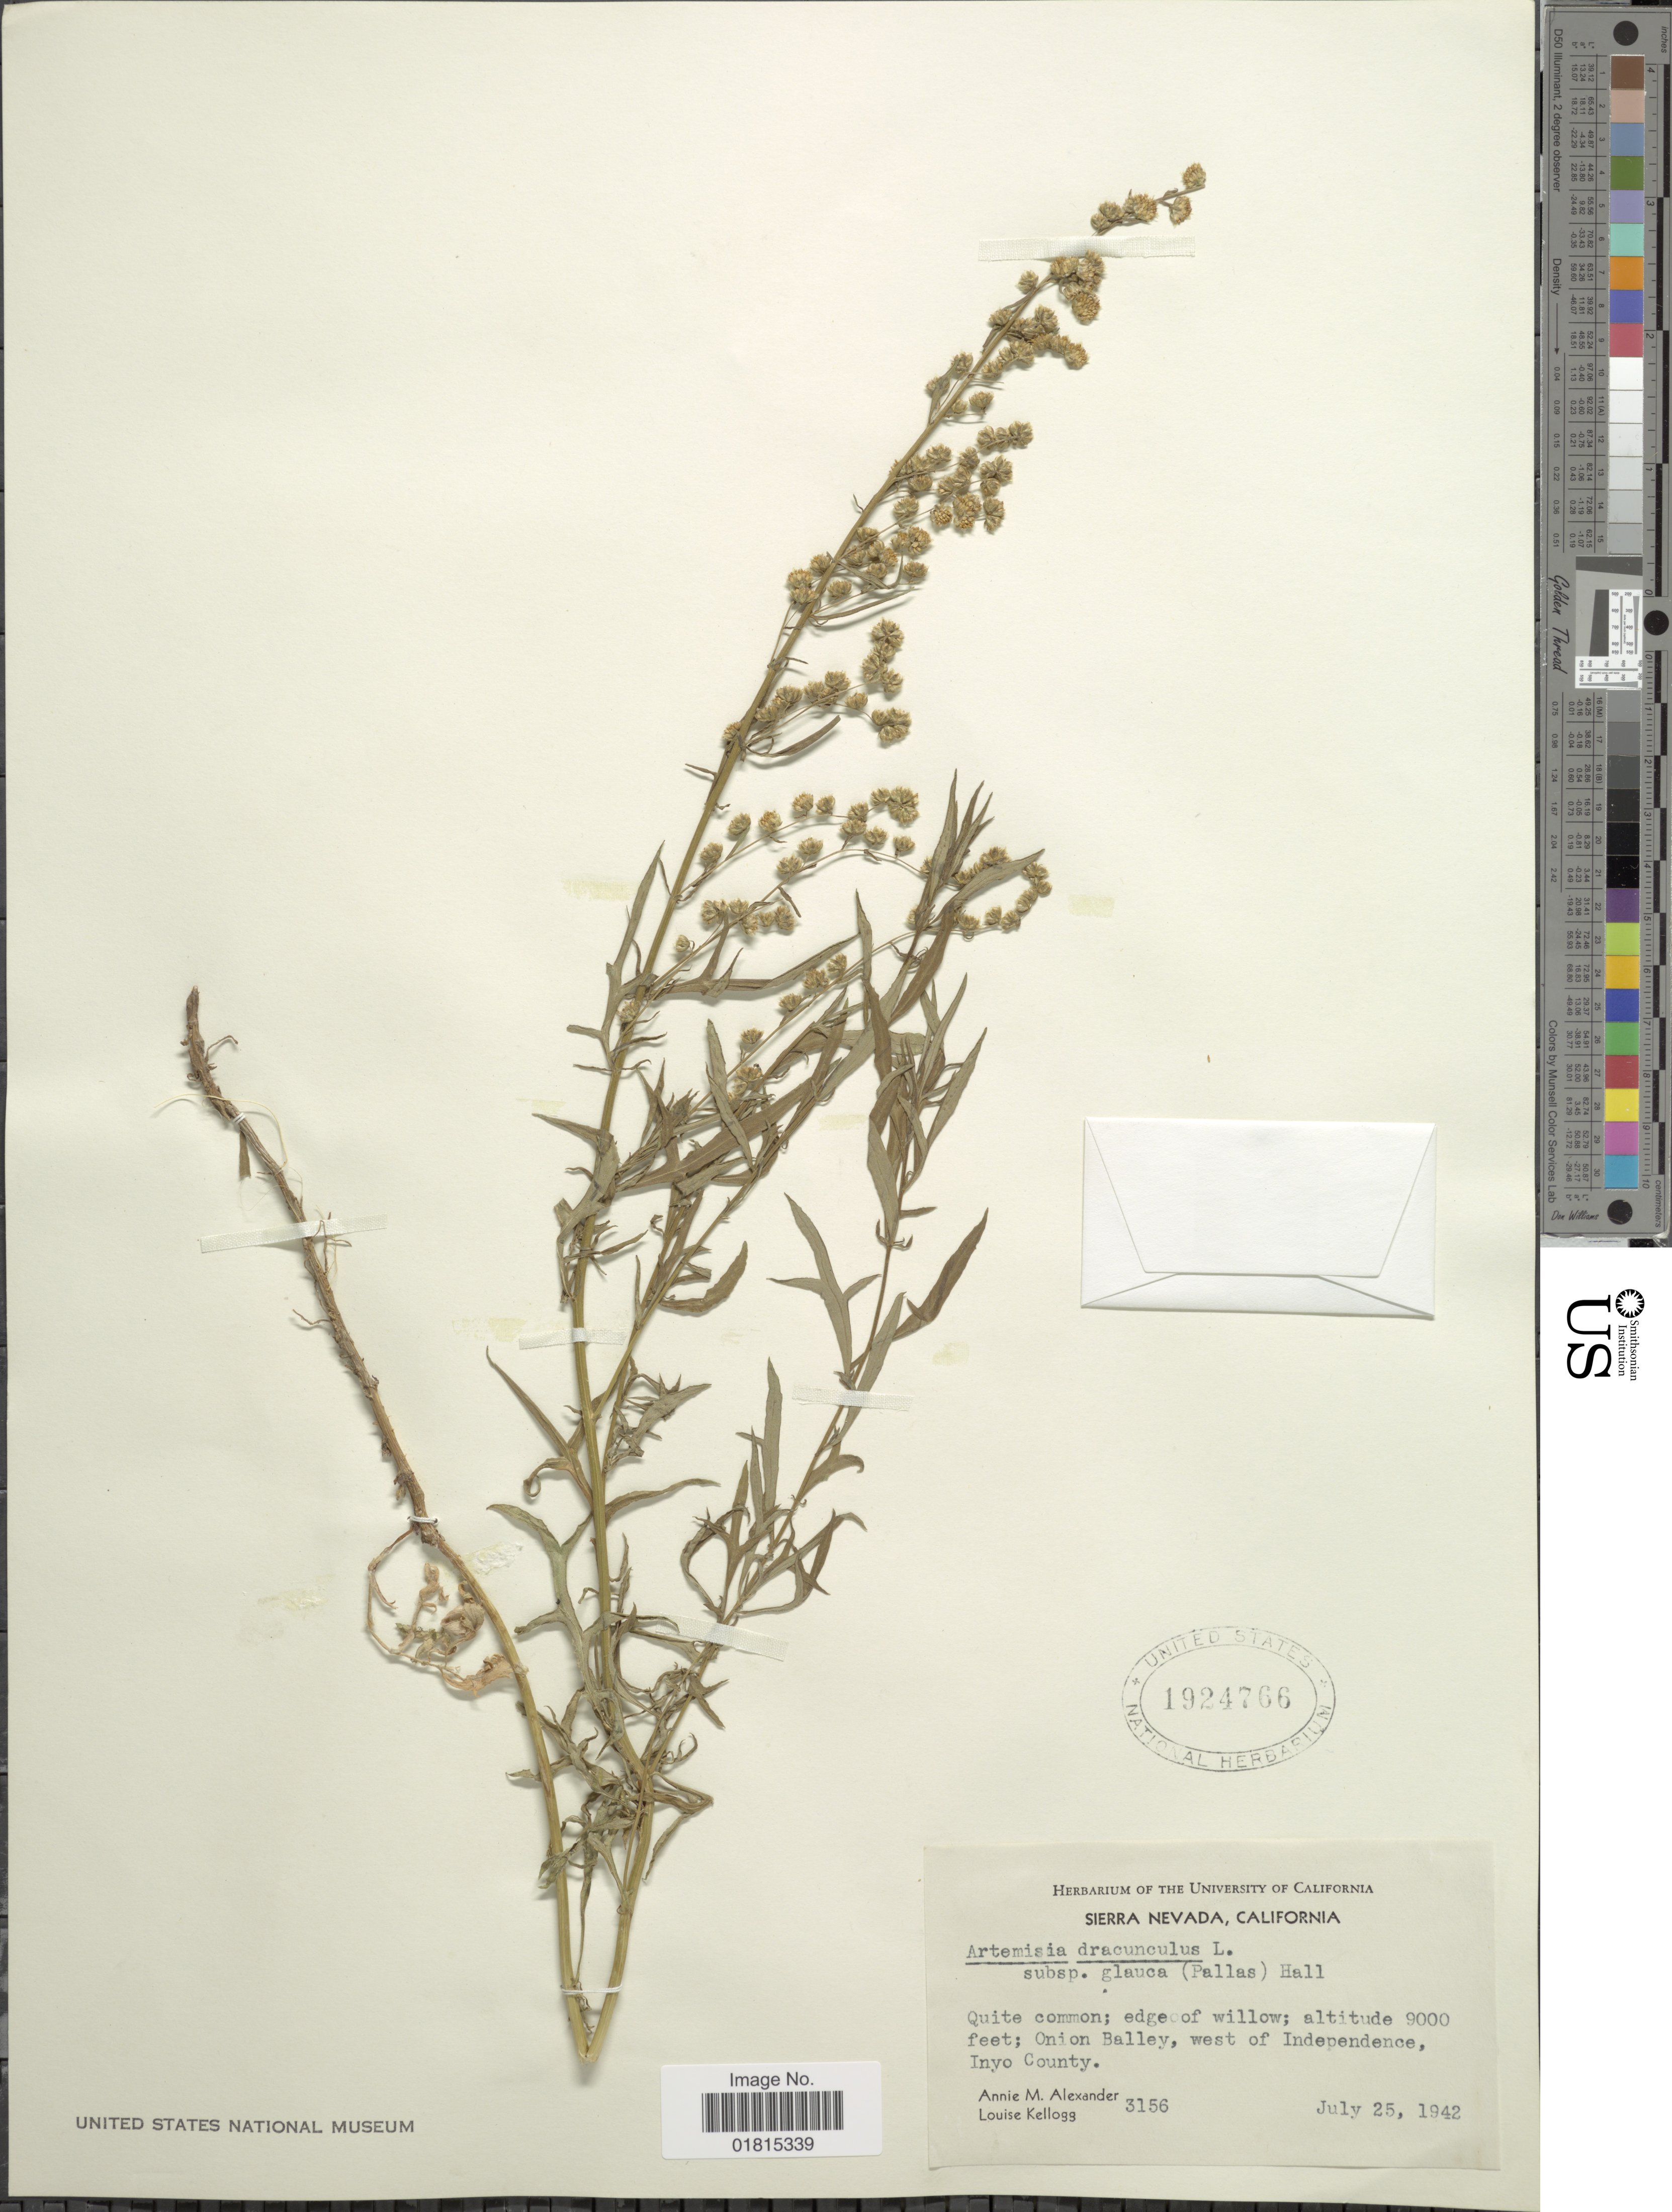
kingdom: Plantae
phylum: Tracheophyta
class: Magnoliopsida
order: Asterales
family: Asteraceae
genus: Artemisia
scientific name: Artemisia dracunculoides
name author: Pursh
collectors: A. M. Alexander & L. Kellogg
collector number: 3156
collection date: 1942-07-25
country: United States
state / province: California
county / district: Inyo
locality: Sierra Nevada. Onion Balley, west of Independence, Inyo County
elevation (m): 2743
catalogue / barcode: US 1924766